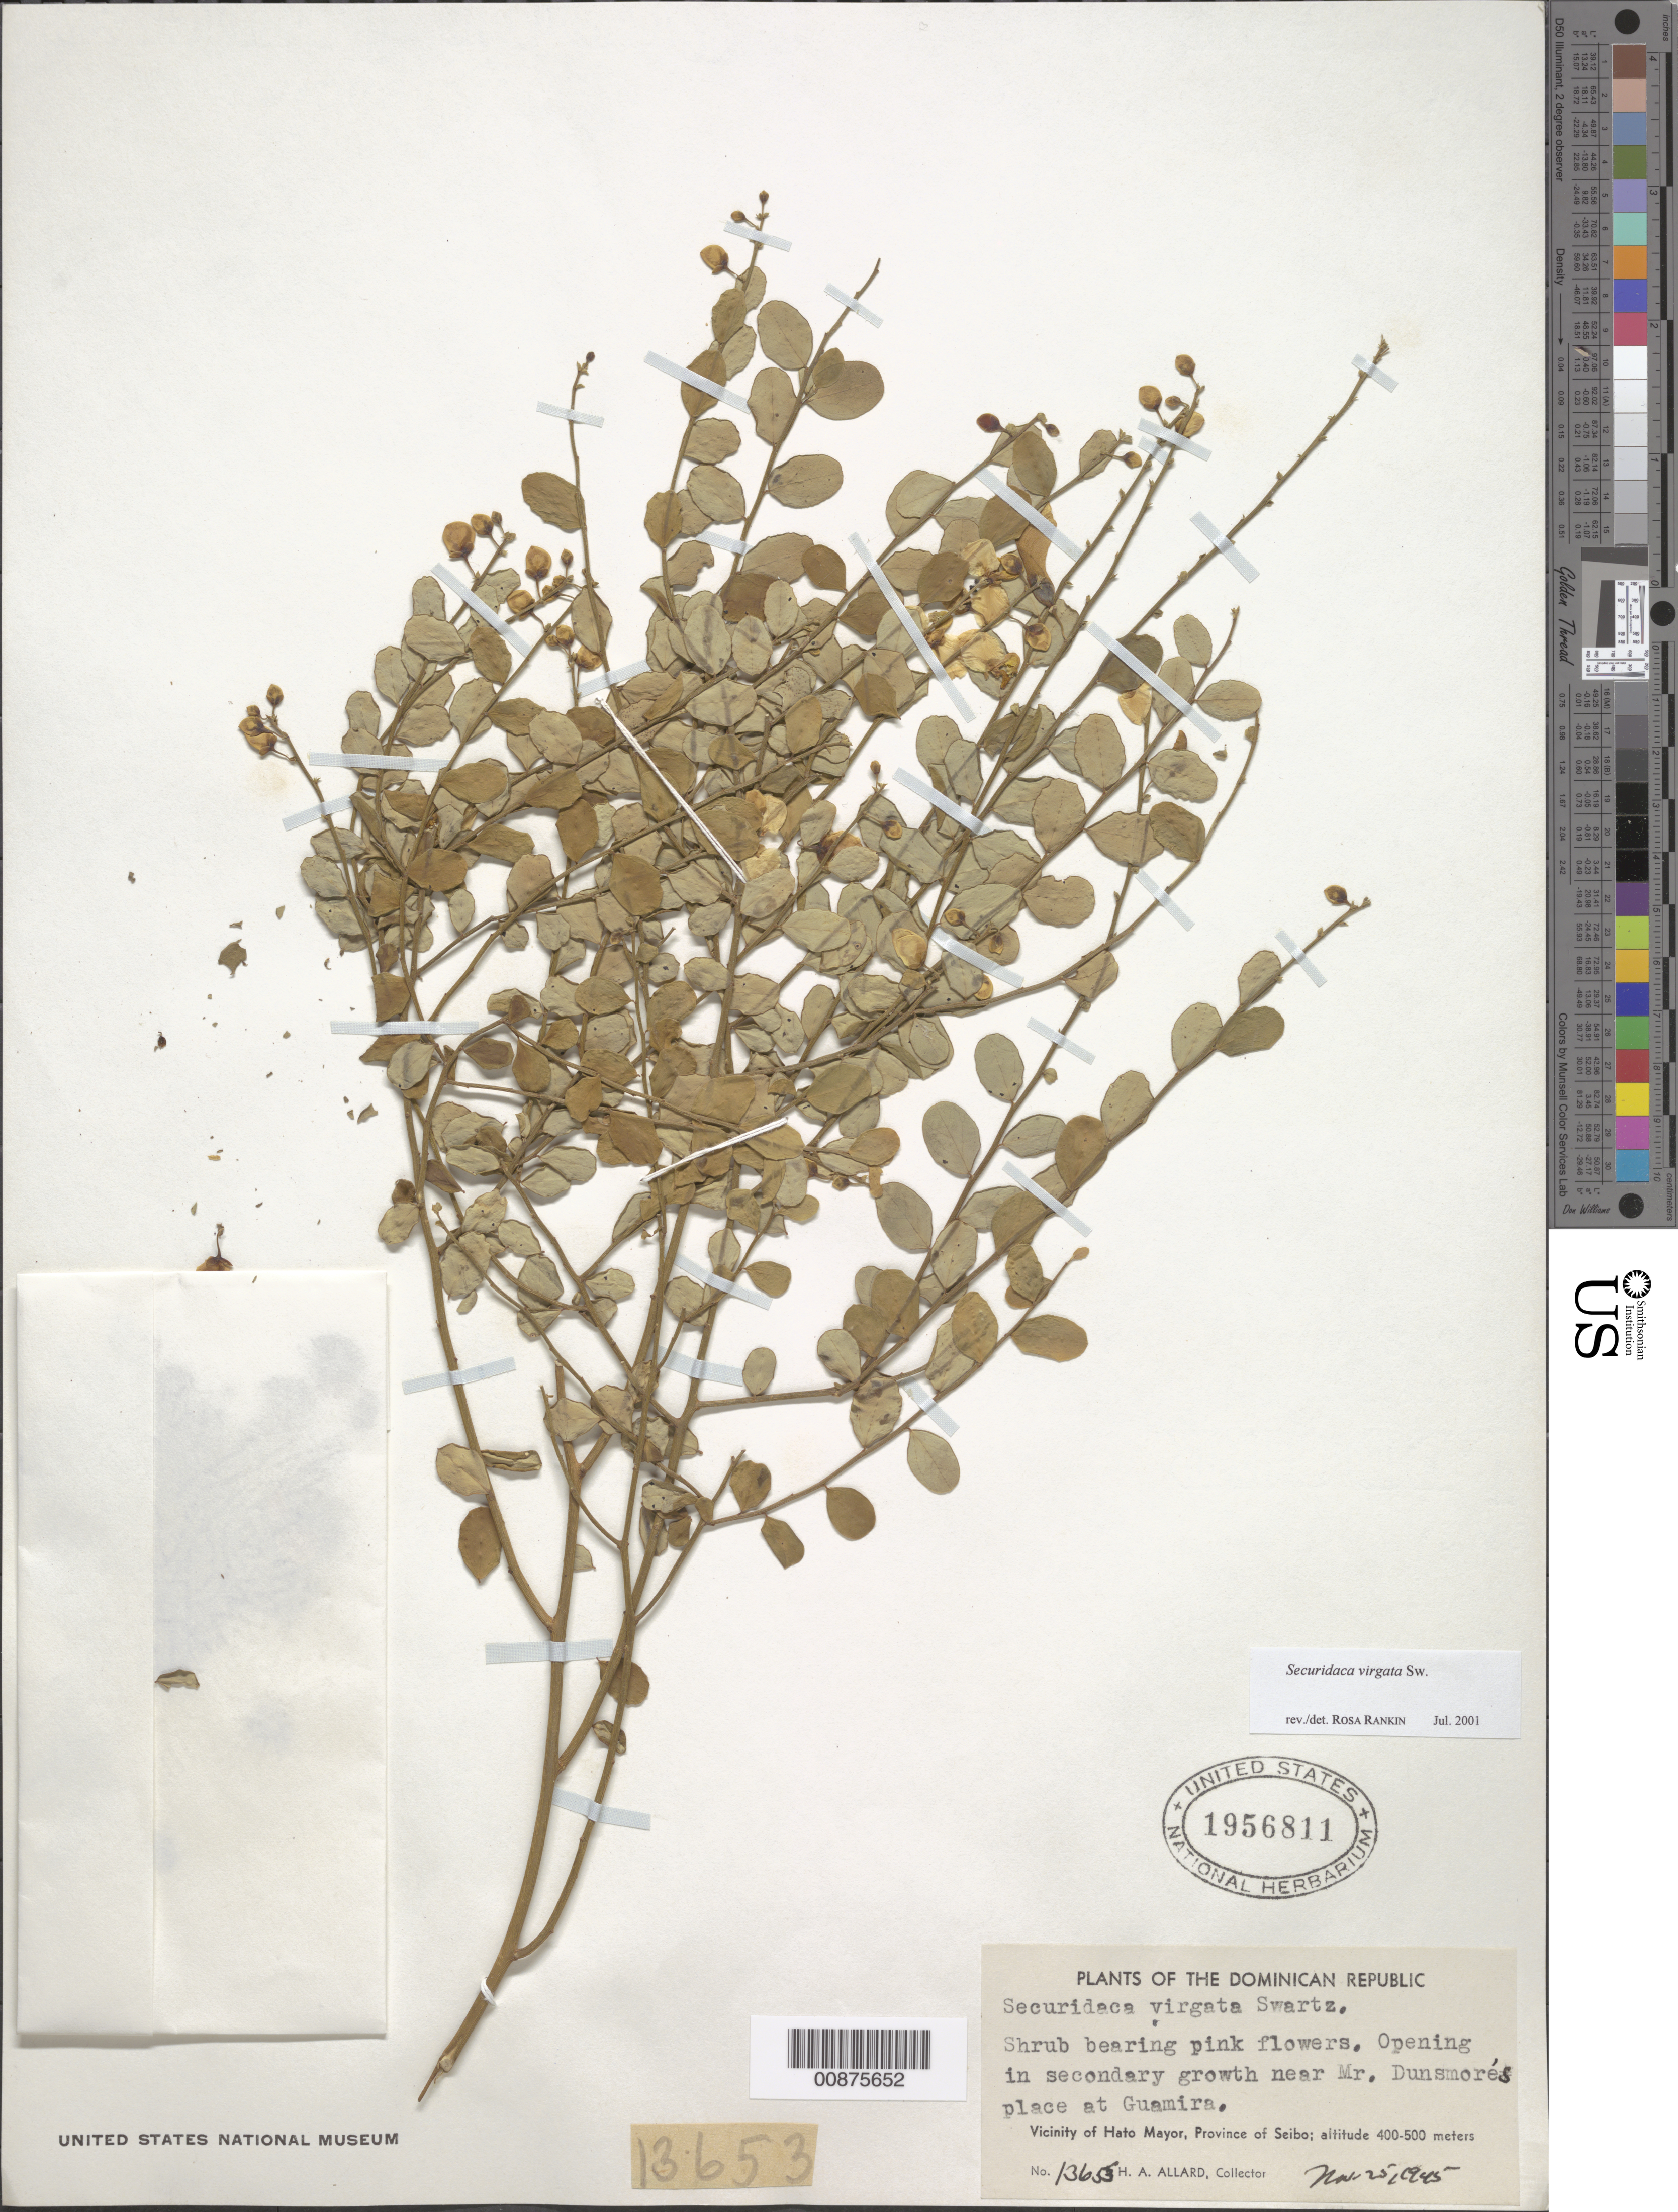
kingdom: Plantae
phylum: Tracheophyta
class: Magnoliopsida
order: Fabales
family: Polygalaceae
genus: Securidaca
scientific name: Securidaca virgata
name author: Sw.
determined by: Rankin Rodriguez, Rosa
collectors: H. A. Allard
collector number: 13653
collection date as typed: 25 Nov 1945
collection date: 1945-11-25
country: Dominican Republic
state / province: El Seibo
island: Hispaniola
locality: Vicinity of Hato Mayor, near Mr. Dunsmore's place at Guamira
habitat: Opening in secondary growth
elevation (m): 400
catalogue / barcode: US 1956811